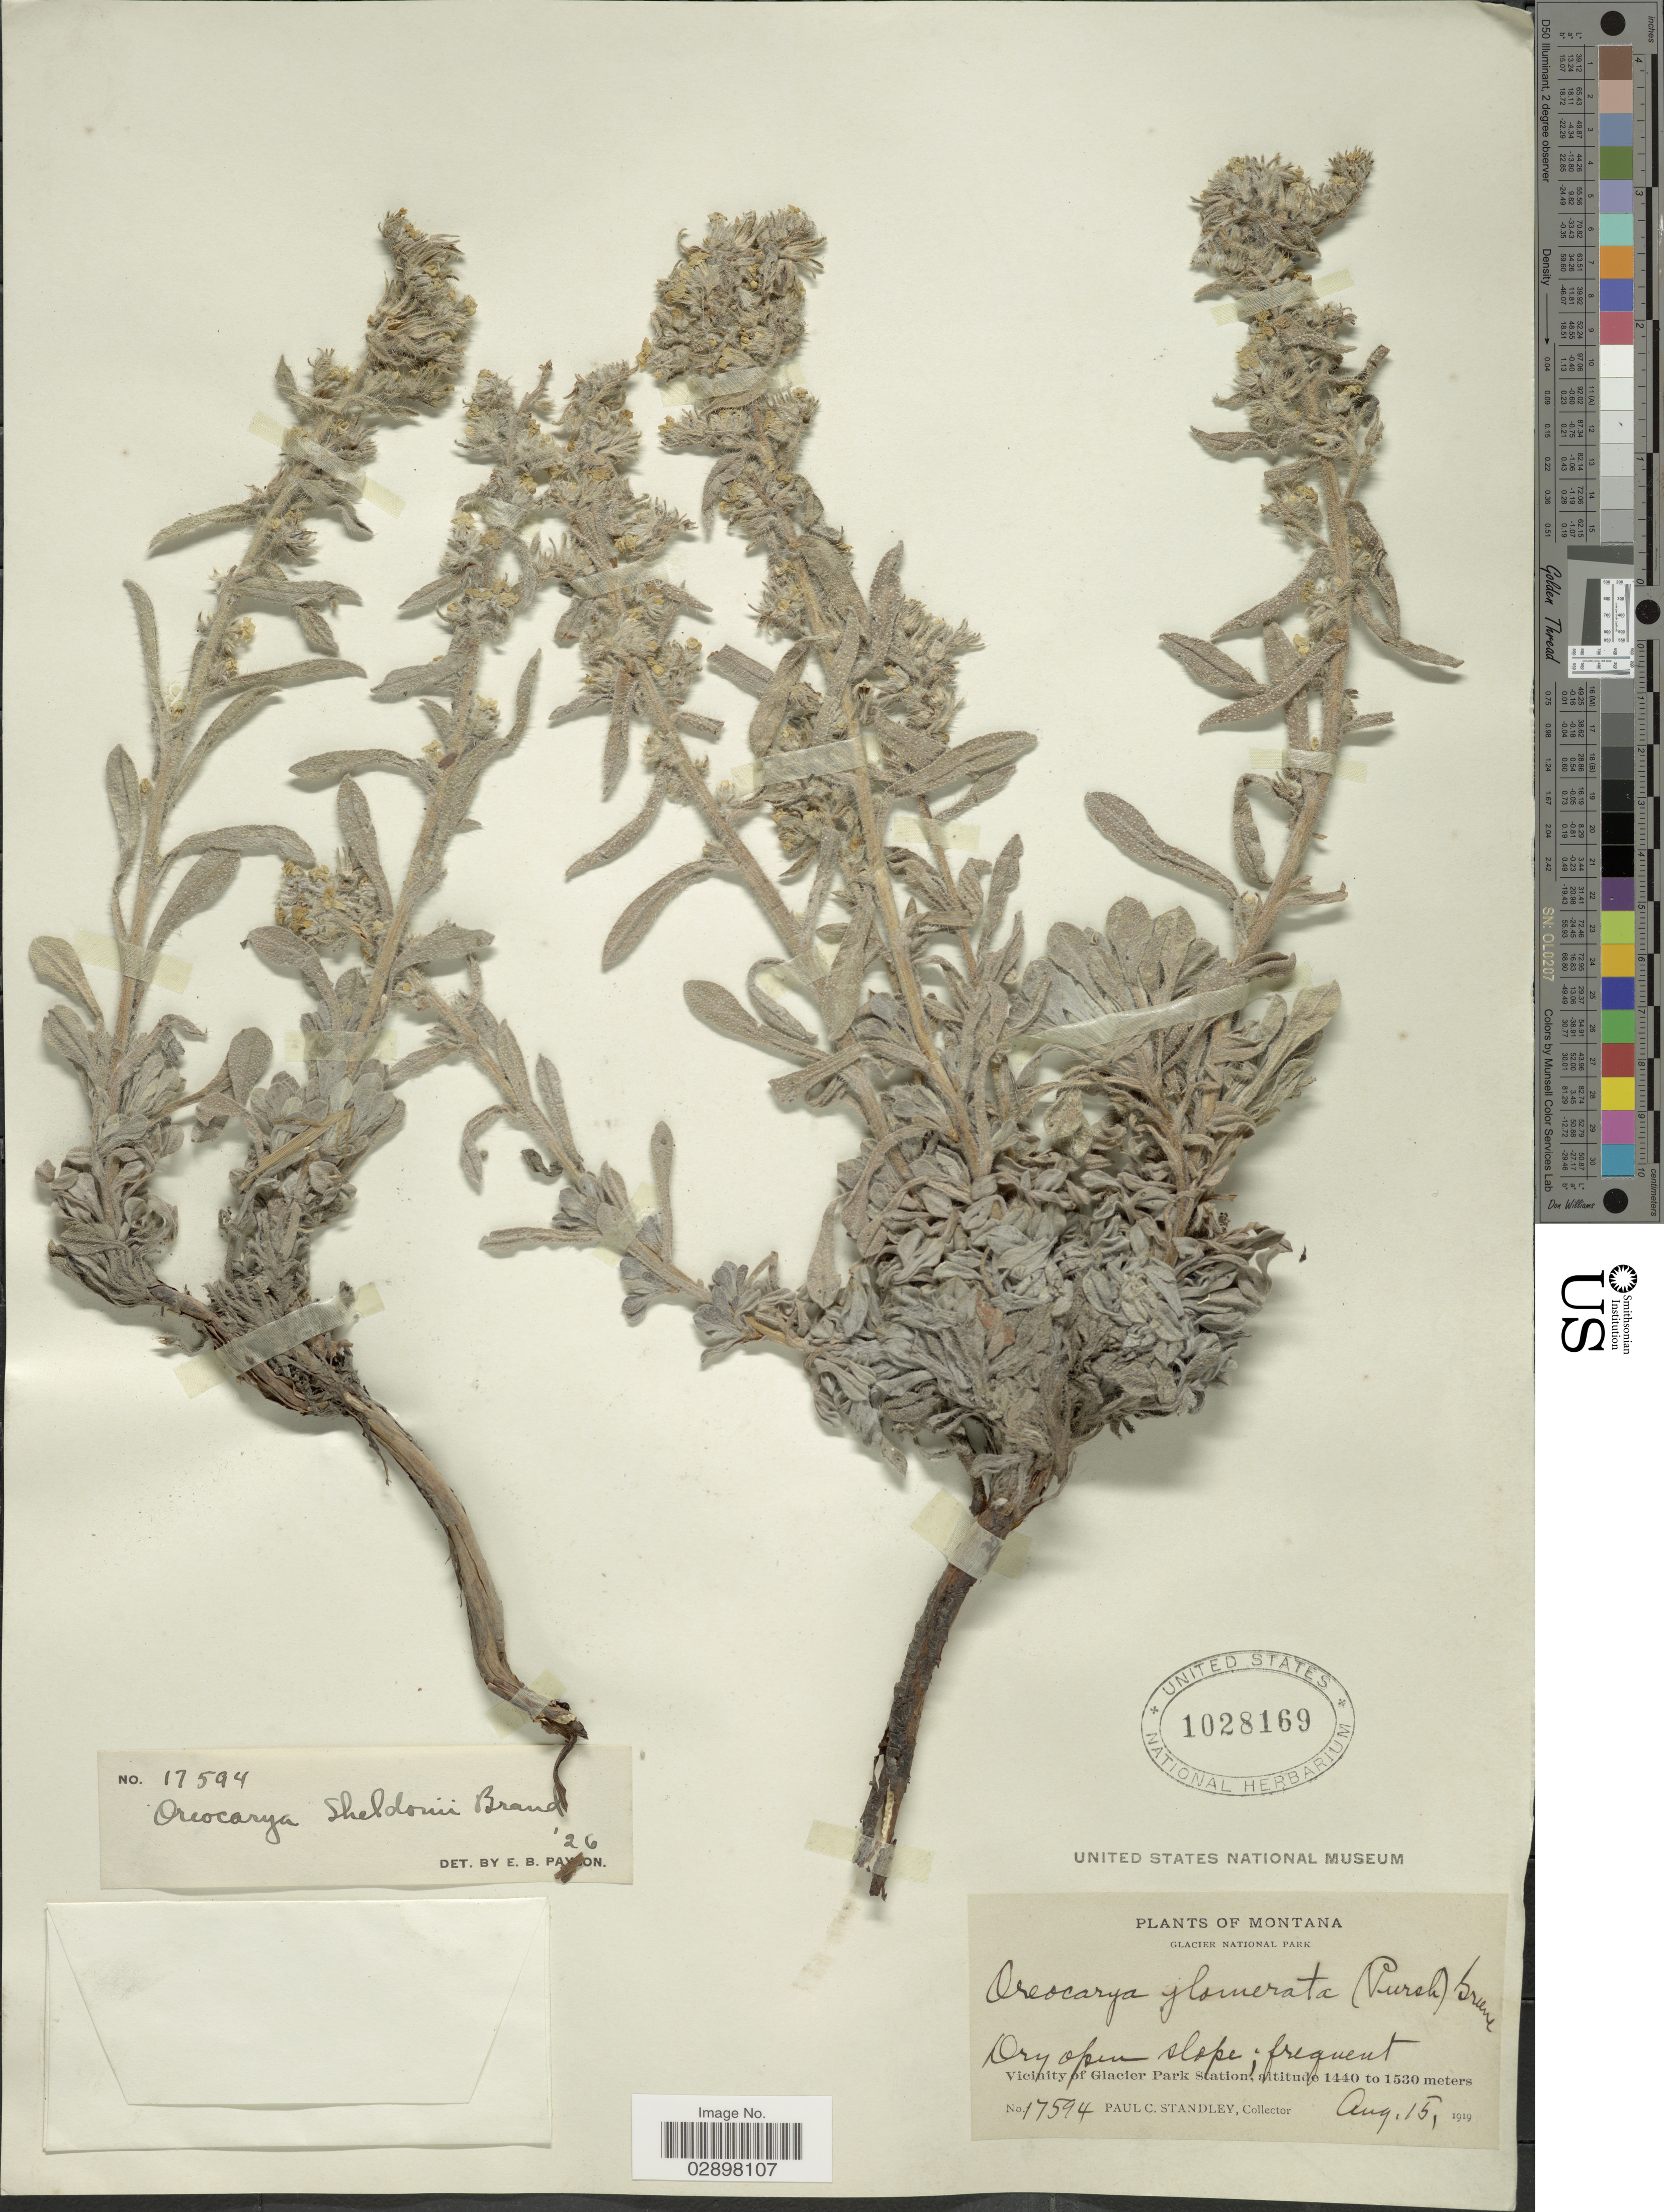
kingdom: Plantae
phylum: Tracheophyta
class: Magnoliopsida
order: Boraginales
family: Boraginaceae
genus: Cryptantha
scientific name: Cryptantha sheldonii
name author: (Brand) Payson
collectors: P. C. Standley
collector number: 17594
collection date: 1919-08-15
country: United States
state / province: Montana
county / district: Glacier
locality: Glacier National Park, Vicinity of Glacier Park Station.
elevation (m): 1440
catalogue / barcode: US 1028169